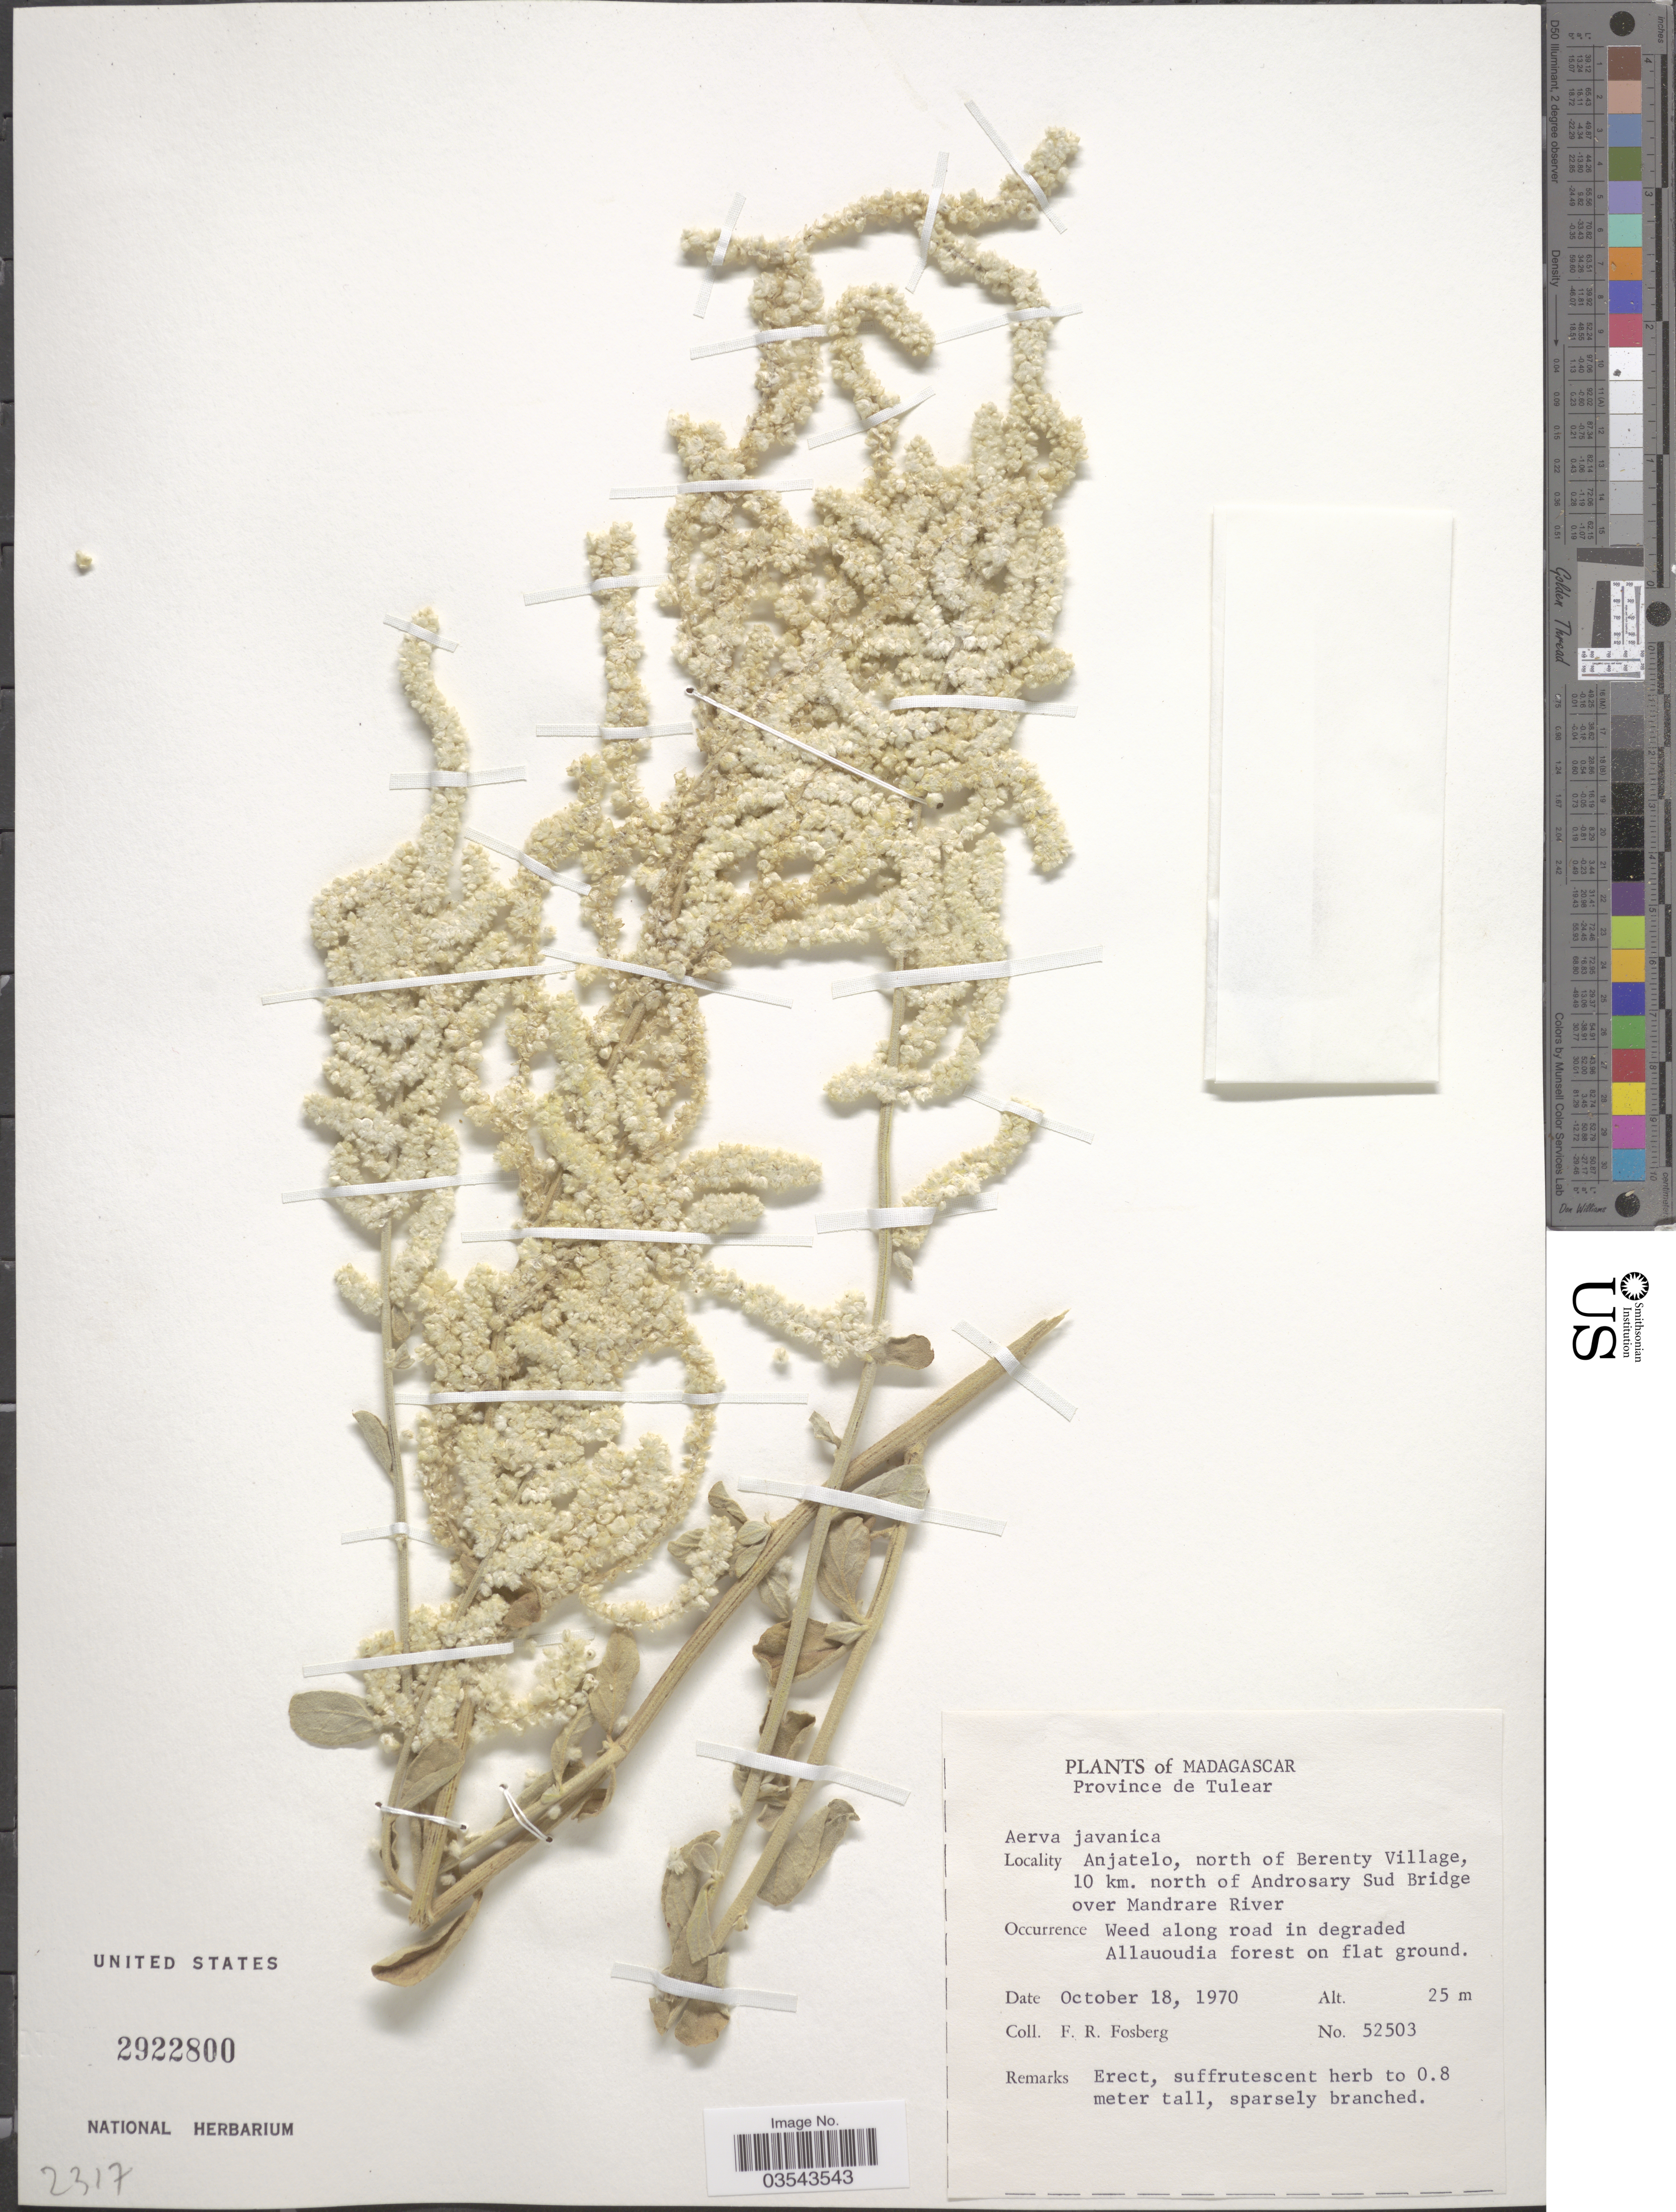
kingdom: Plantae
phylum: Tracheophyta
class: Magnoliopsida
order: Caryophyllales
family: Amaranthaceae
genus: Aerva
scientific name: Aerva javanica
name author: (Burm. f.) Juss. ex Schult.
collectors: F. R. Fosberg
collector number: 52503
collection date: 1970-10-18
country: Madagascar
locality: Province de Tulear. Anjatelo, north of Berenty Village, 10 km. north of Androsary Sud Bridge over Mandrare River.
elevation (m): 25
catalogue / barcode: US 2922800